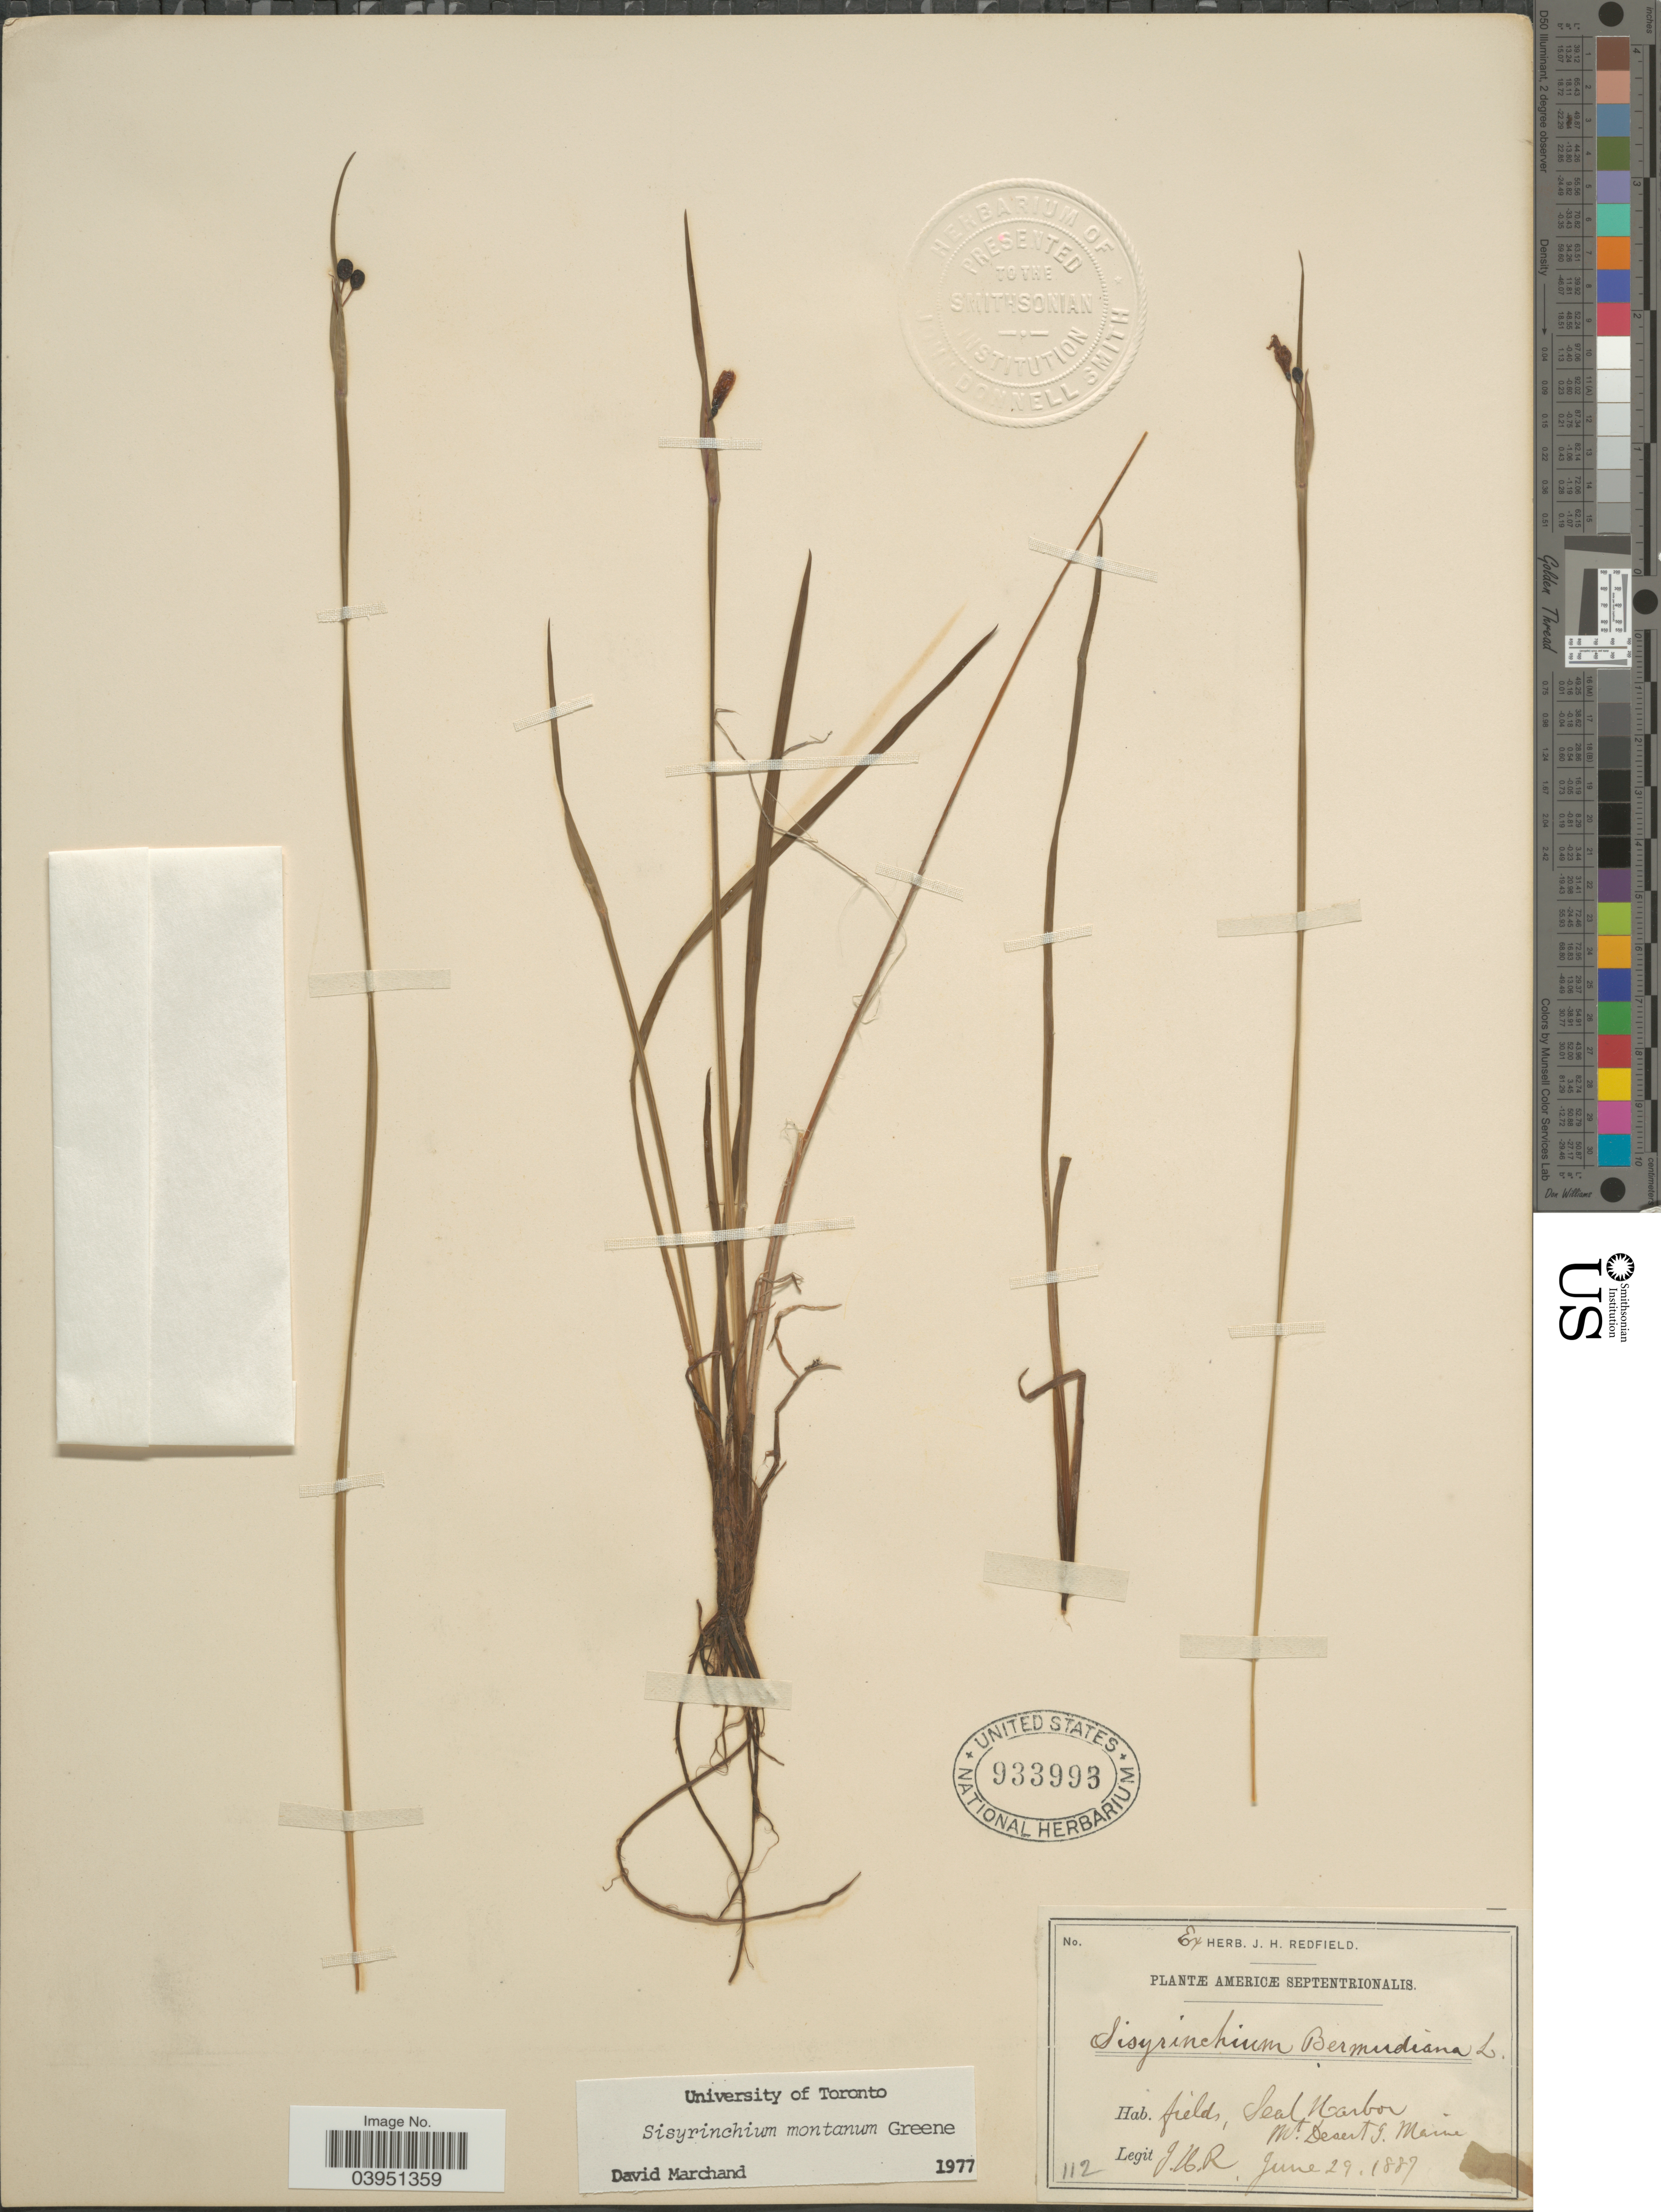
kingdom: Plantae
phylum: Tracheophyta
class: Liliopsida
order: Asparagales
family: Iridaceae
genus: Sisyrinchium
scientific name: Sisyrinchium montanum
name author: Greene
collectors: J. Redfield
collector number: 112?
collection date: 1887-06-29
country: United States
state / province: Maine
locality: Americæ Septentrionalis. Seal Harbor. Mt. Desert I.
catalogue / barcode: US 933993